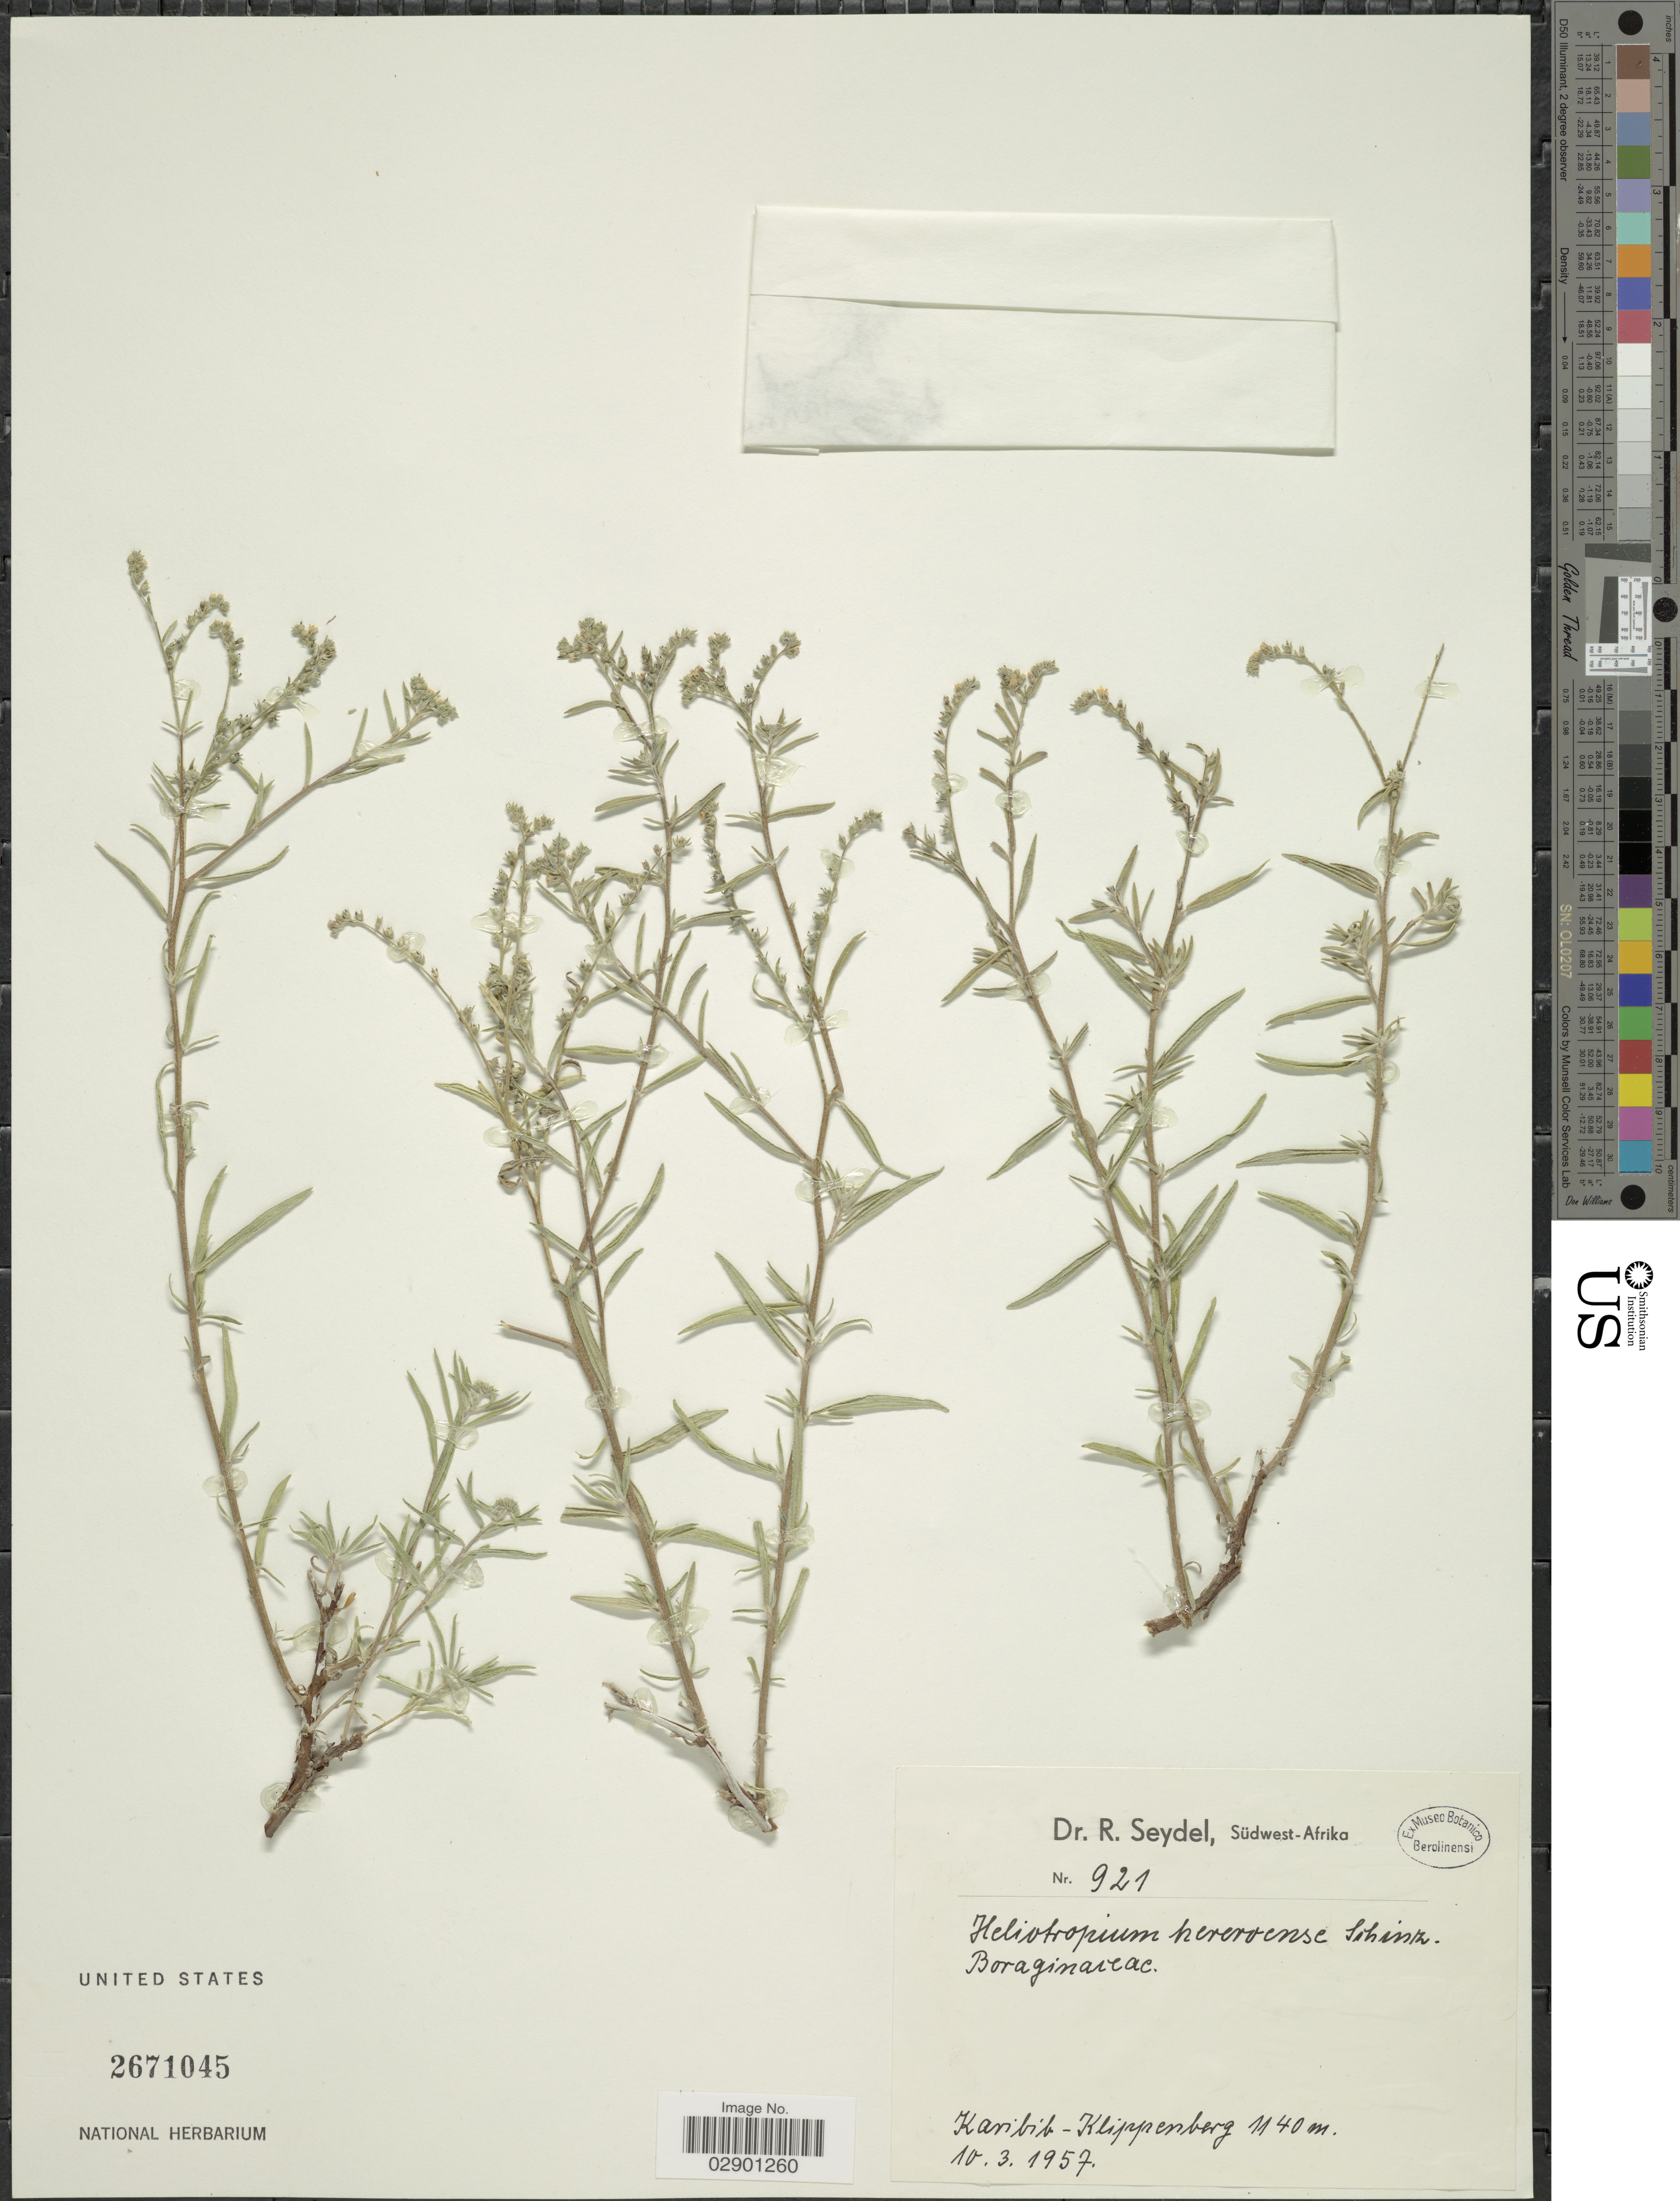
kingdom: Plantae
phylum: Tracheophyta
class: Magnoliopsida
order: Boraginales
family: Heliotropiaceae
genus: Heliotropium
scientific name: Heliotropium hereroense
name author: Schinz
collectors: R. Seydel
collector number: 921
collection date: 1957-03-10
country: Namibia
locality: Südwest-Africa. Karibib-Klippenberg.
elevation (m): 1140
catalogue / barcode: US 2671045